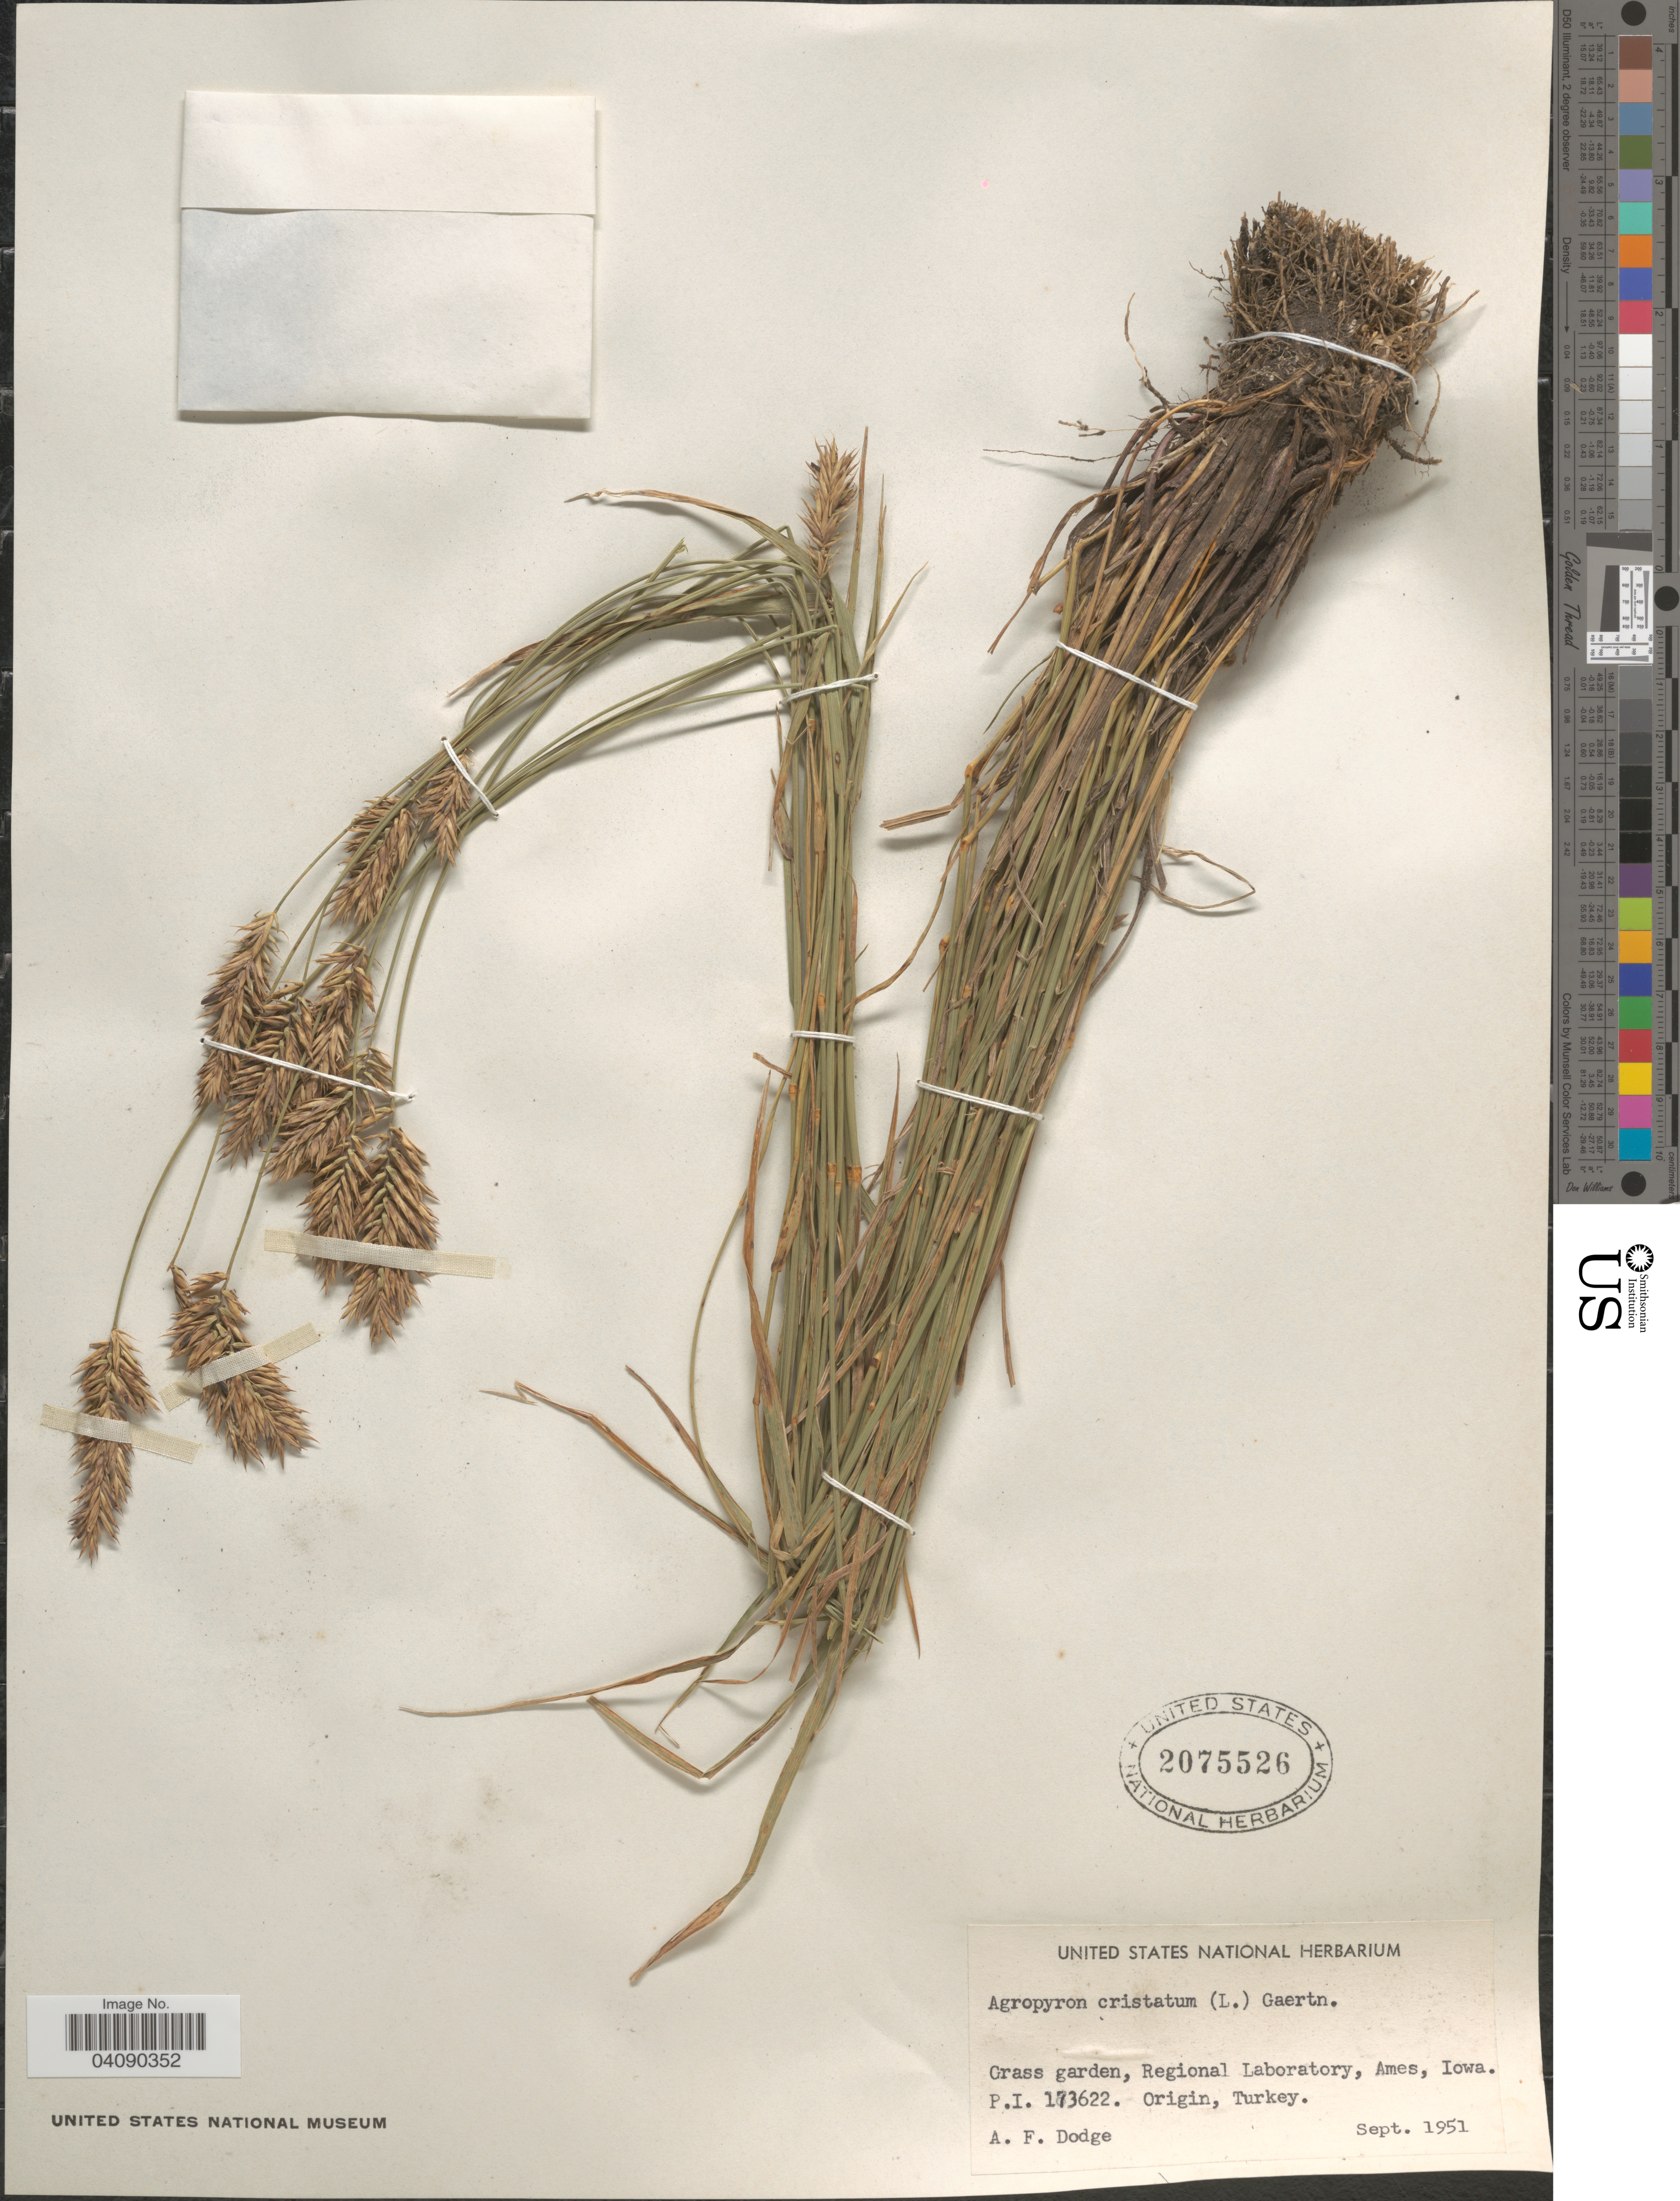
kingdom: Plantae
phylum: Tracheophyta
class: Liliopsida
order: Poales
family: Poaceae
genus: Agropyron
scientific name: Agropyron cristatum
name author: (L.) Gaertn.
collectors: A. Dodge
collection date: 1951-09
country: United States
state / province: Iowa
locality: Grass garden, Regional Laboratory, Ames.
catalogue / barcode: US 2075526